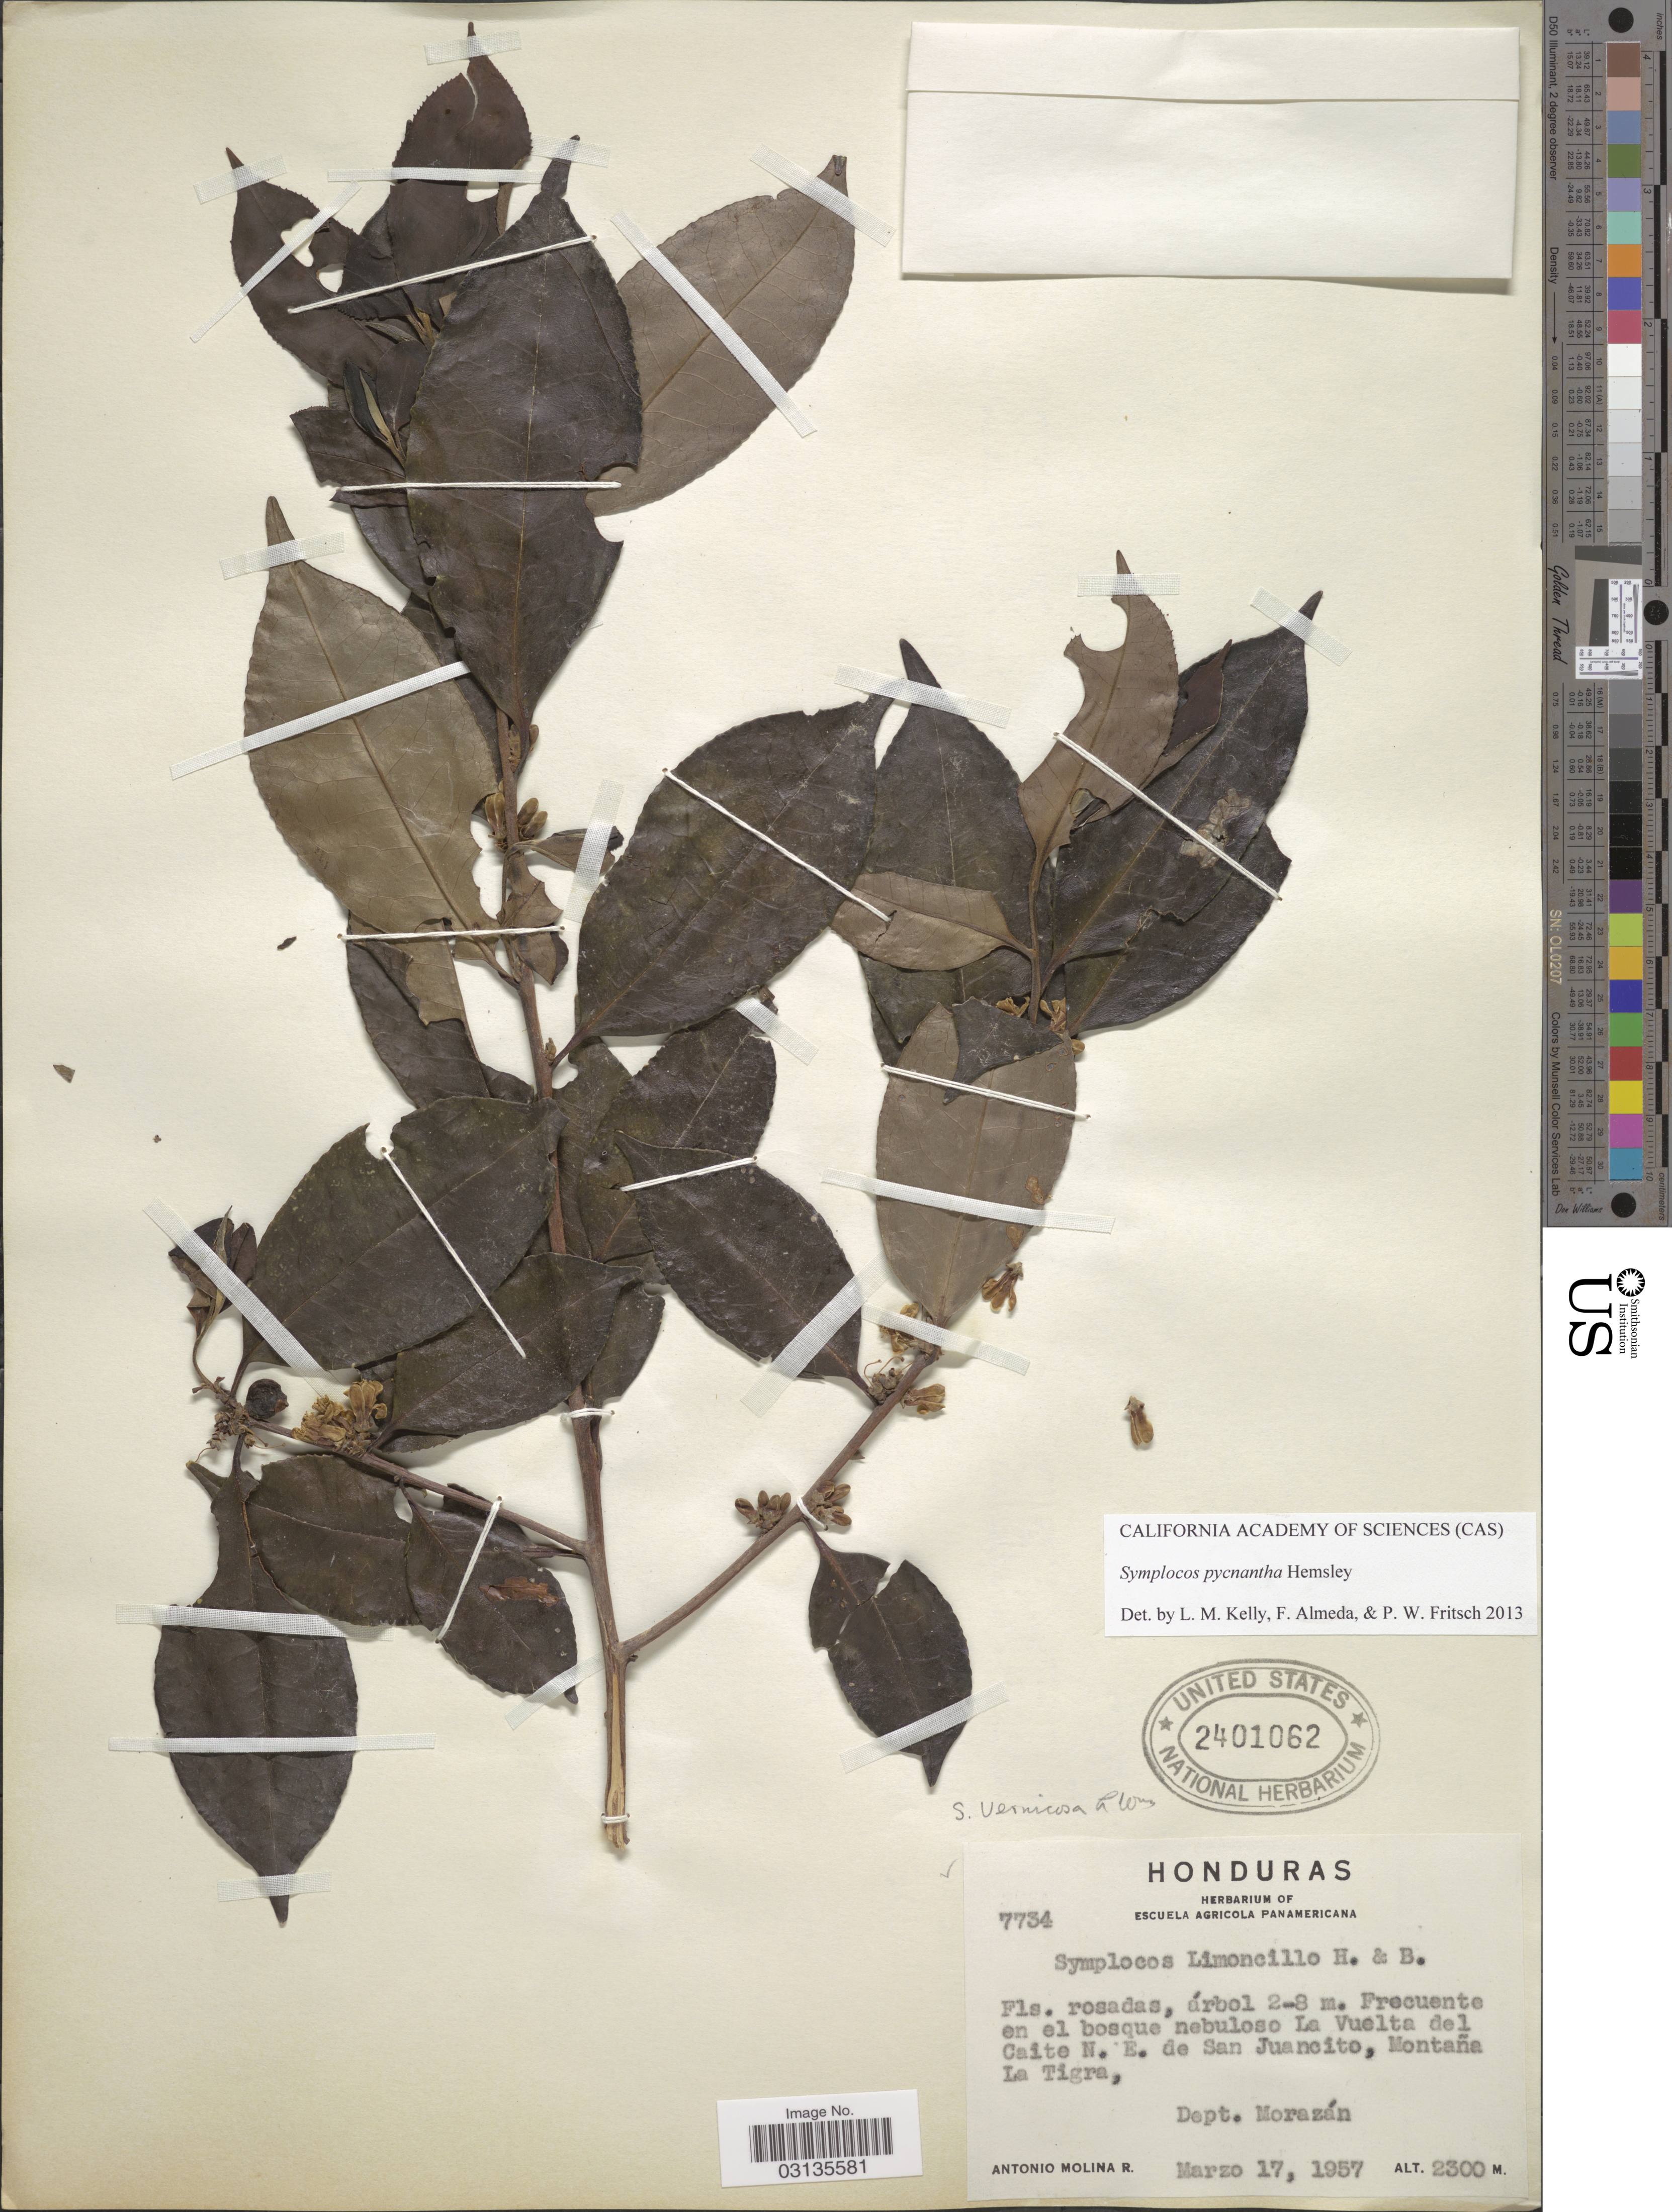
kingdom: Plantae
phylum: Tracheophyta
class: Magnoliopsida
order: Ericales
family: Symplocaceae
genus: Symplocos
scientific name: Symplocos pycnantha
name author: Hemsl.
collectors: A. Molina R.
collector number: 7734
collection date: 1957-03-17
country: Honduras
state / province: Fco. Morazán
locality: En el bosque nebuloso La Vuelta del Caite N. E. de San Juancito, Montaña La Tigra, Dept. Morazán.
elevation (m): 2300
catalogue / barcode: US 2401062